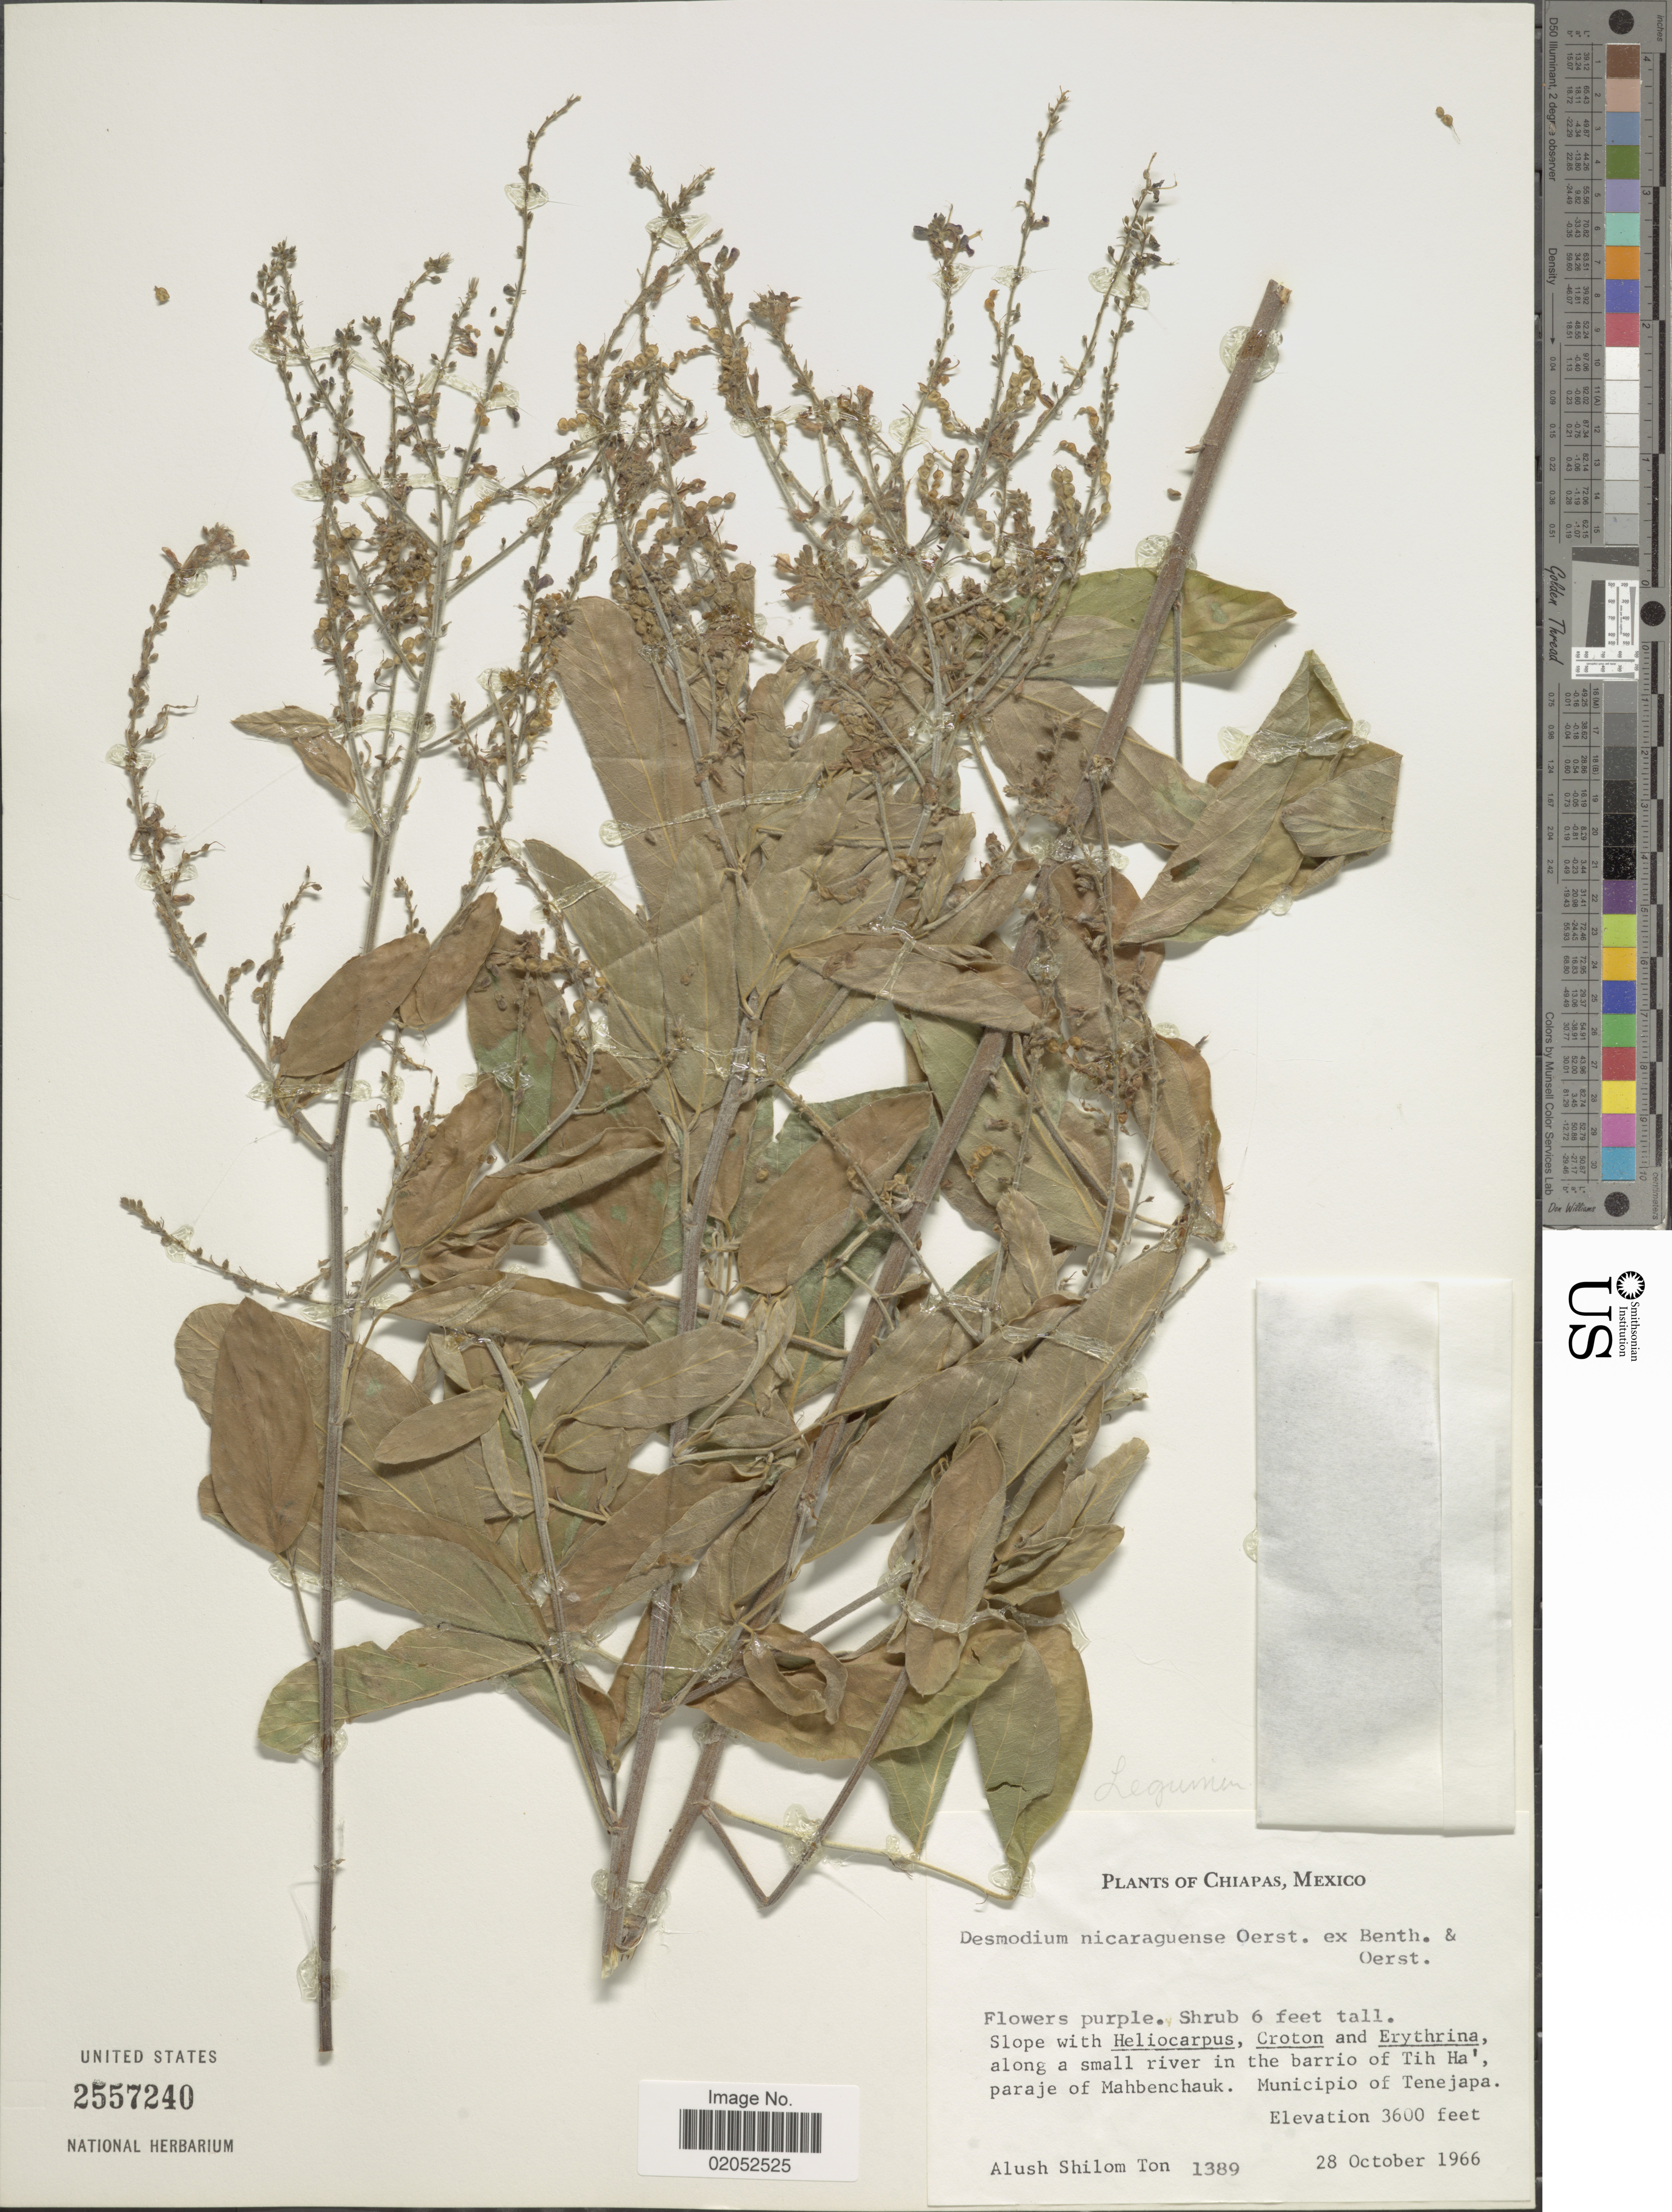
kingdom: Plantae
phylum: Tracheophyta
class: Magnoliopsida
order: Fabales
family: Fabaceae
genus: Desmodium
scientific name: Desmodium nicaraguense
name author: Oerst.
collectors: A. S. Ton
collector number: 1389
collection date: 1966-10-28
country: Mexico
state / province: Chiapas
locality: Chiapas, Along a small river in the barrio of Tih Ha', paraje of Mahbenchauk, Municipio of Tenejapa.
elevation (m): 1097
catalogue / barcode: US 2557240